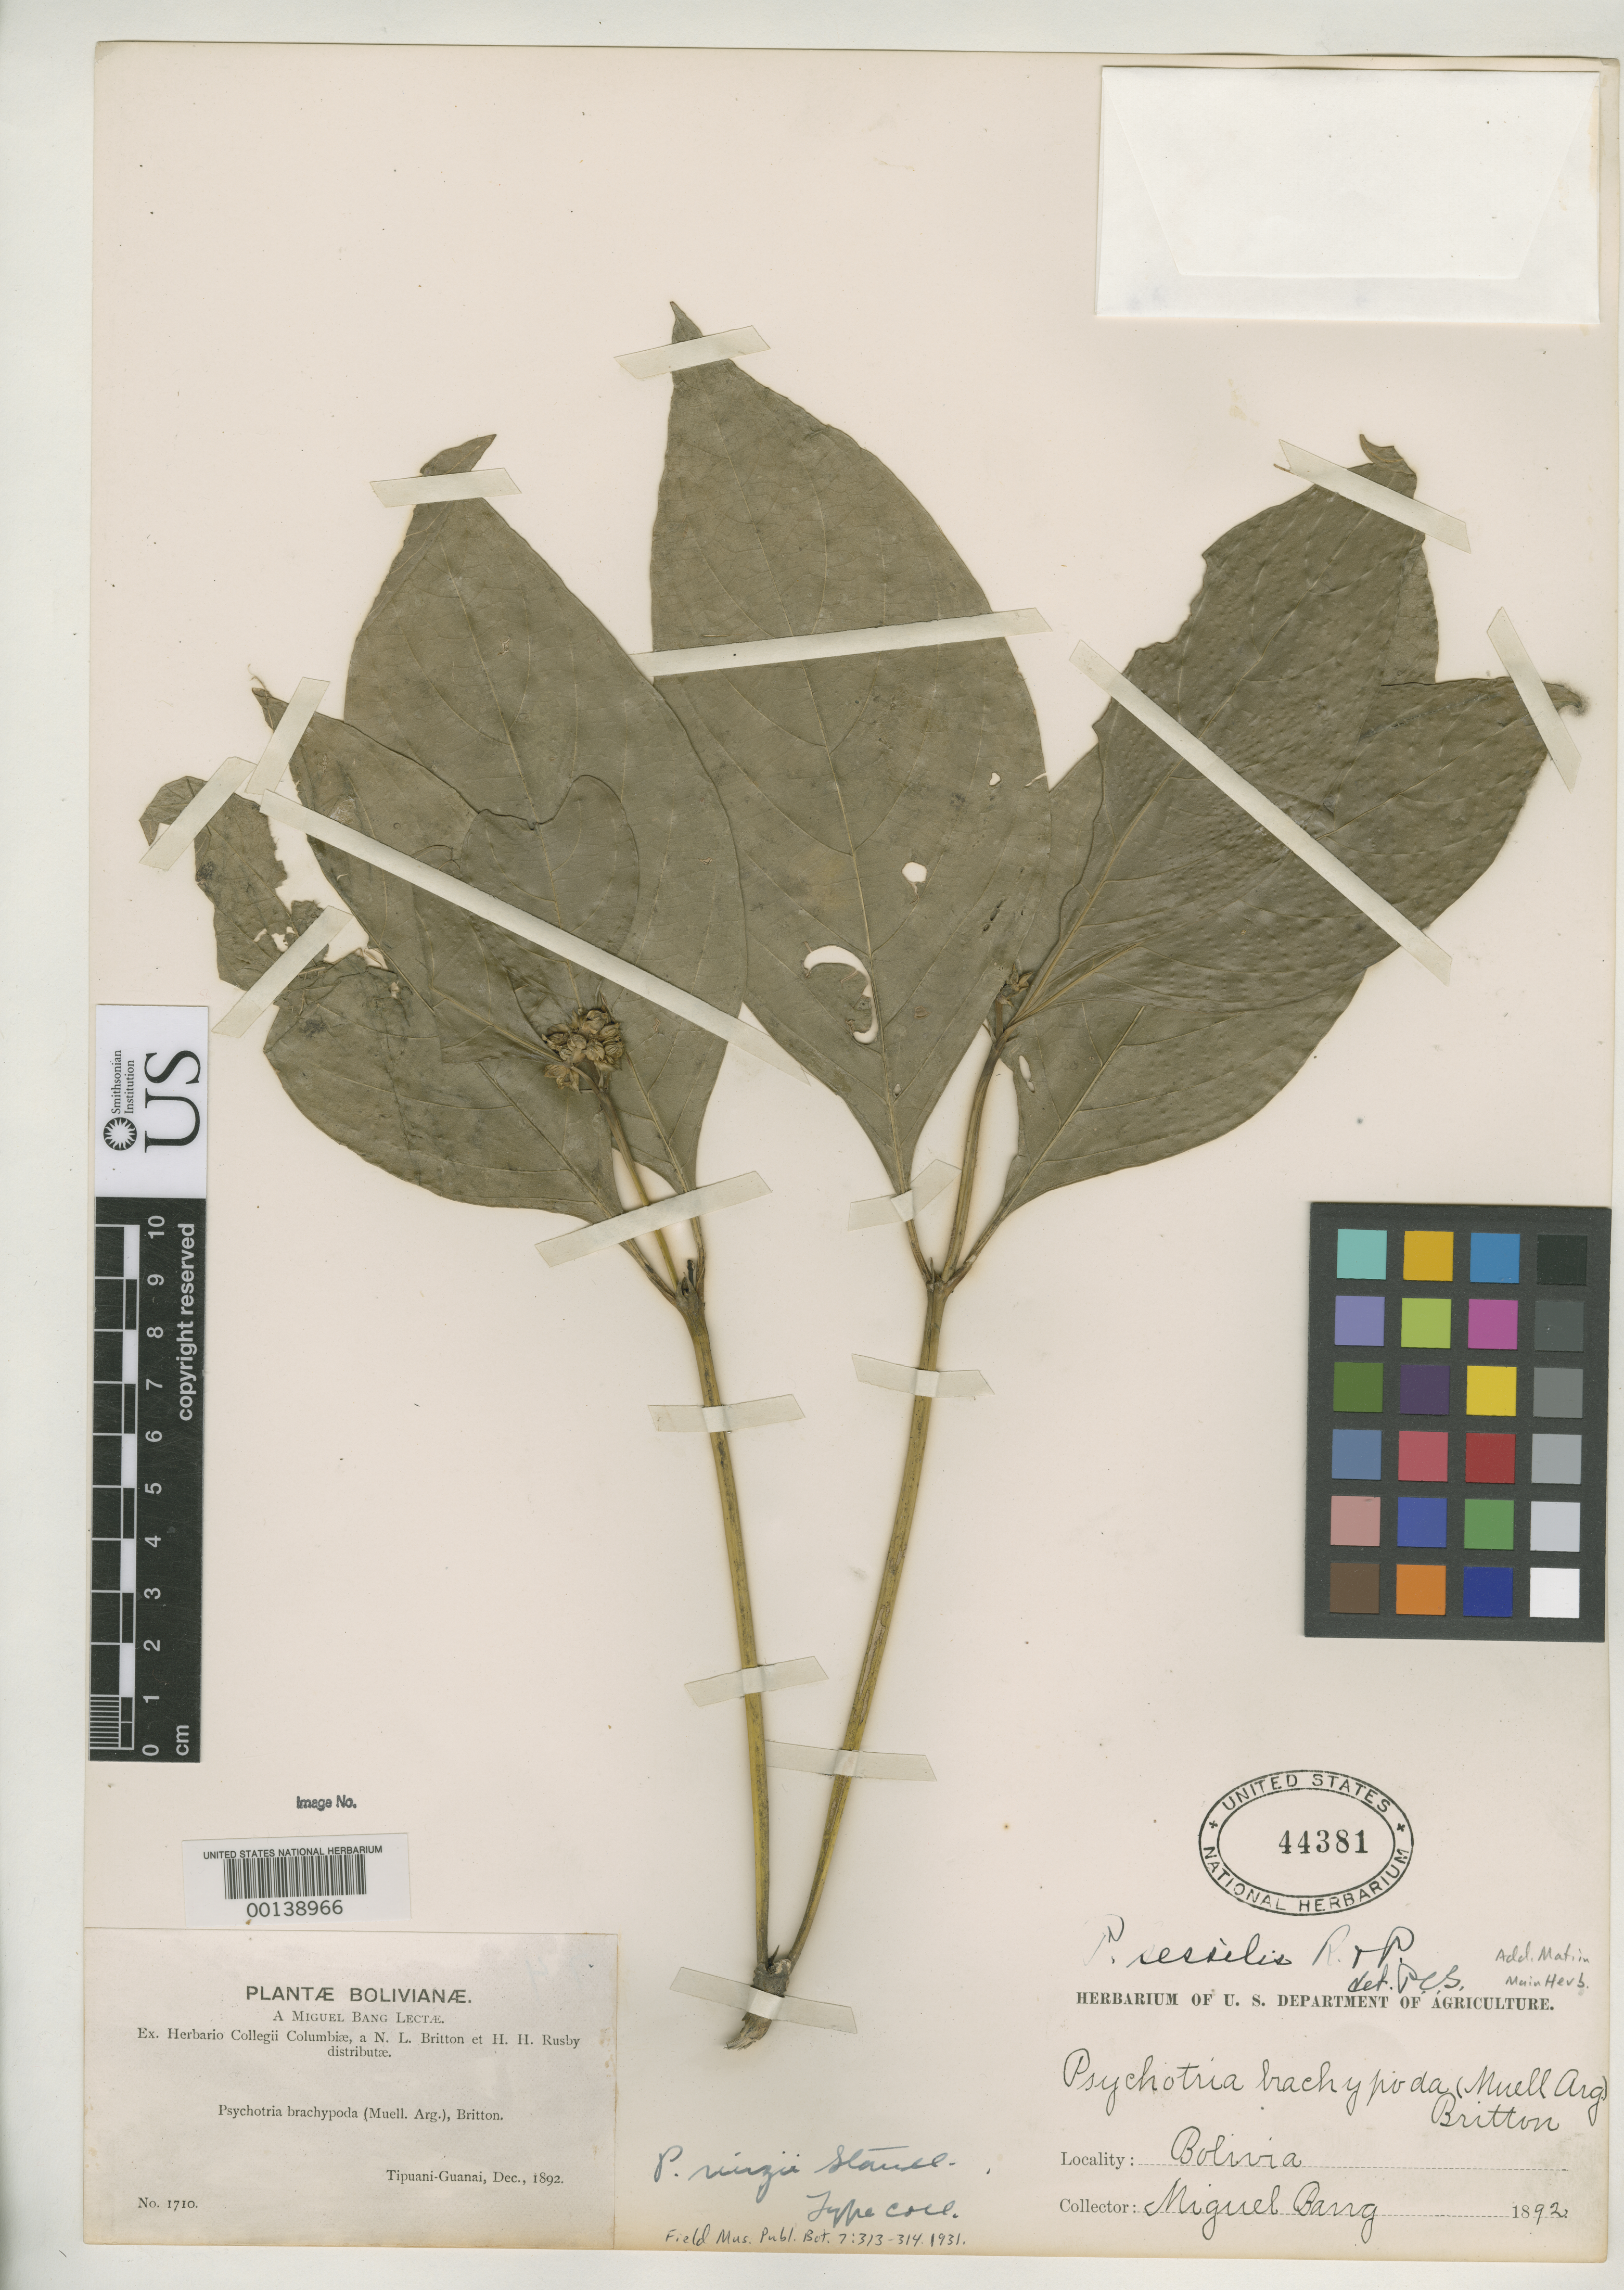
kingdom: Plantae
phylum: Tracheophyta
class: Magnoliopsida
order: Gentianales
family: Rubiaceae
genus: Psychotria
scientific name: Psychotria ruizii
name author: Standl.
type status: Isotype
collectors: M. Bang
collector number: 1710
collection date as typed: Dec 1892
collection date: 1892-12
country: Bolivia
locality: Tipuani-Guanai.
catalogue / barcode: US 44381